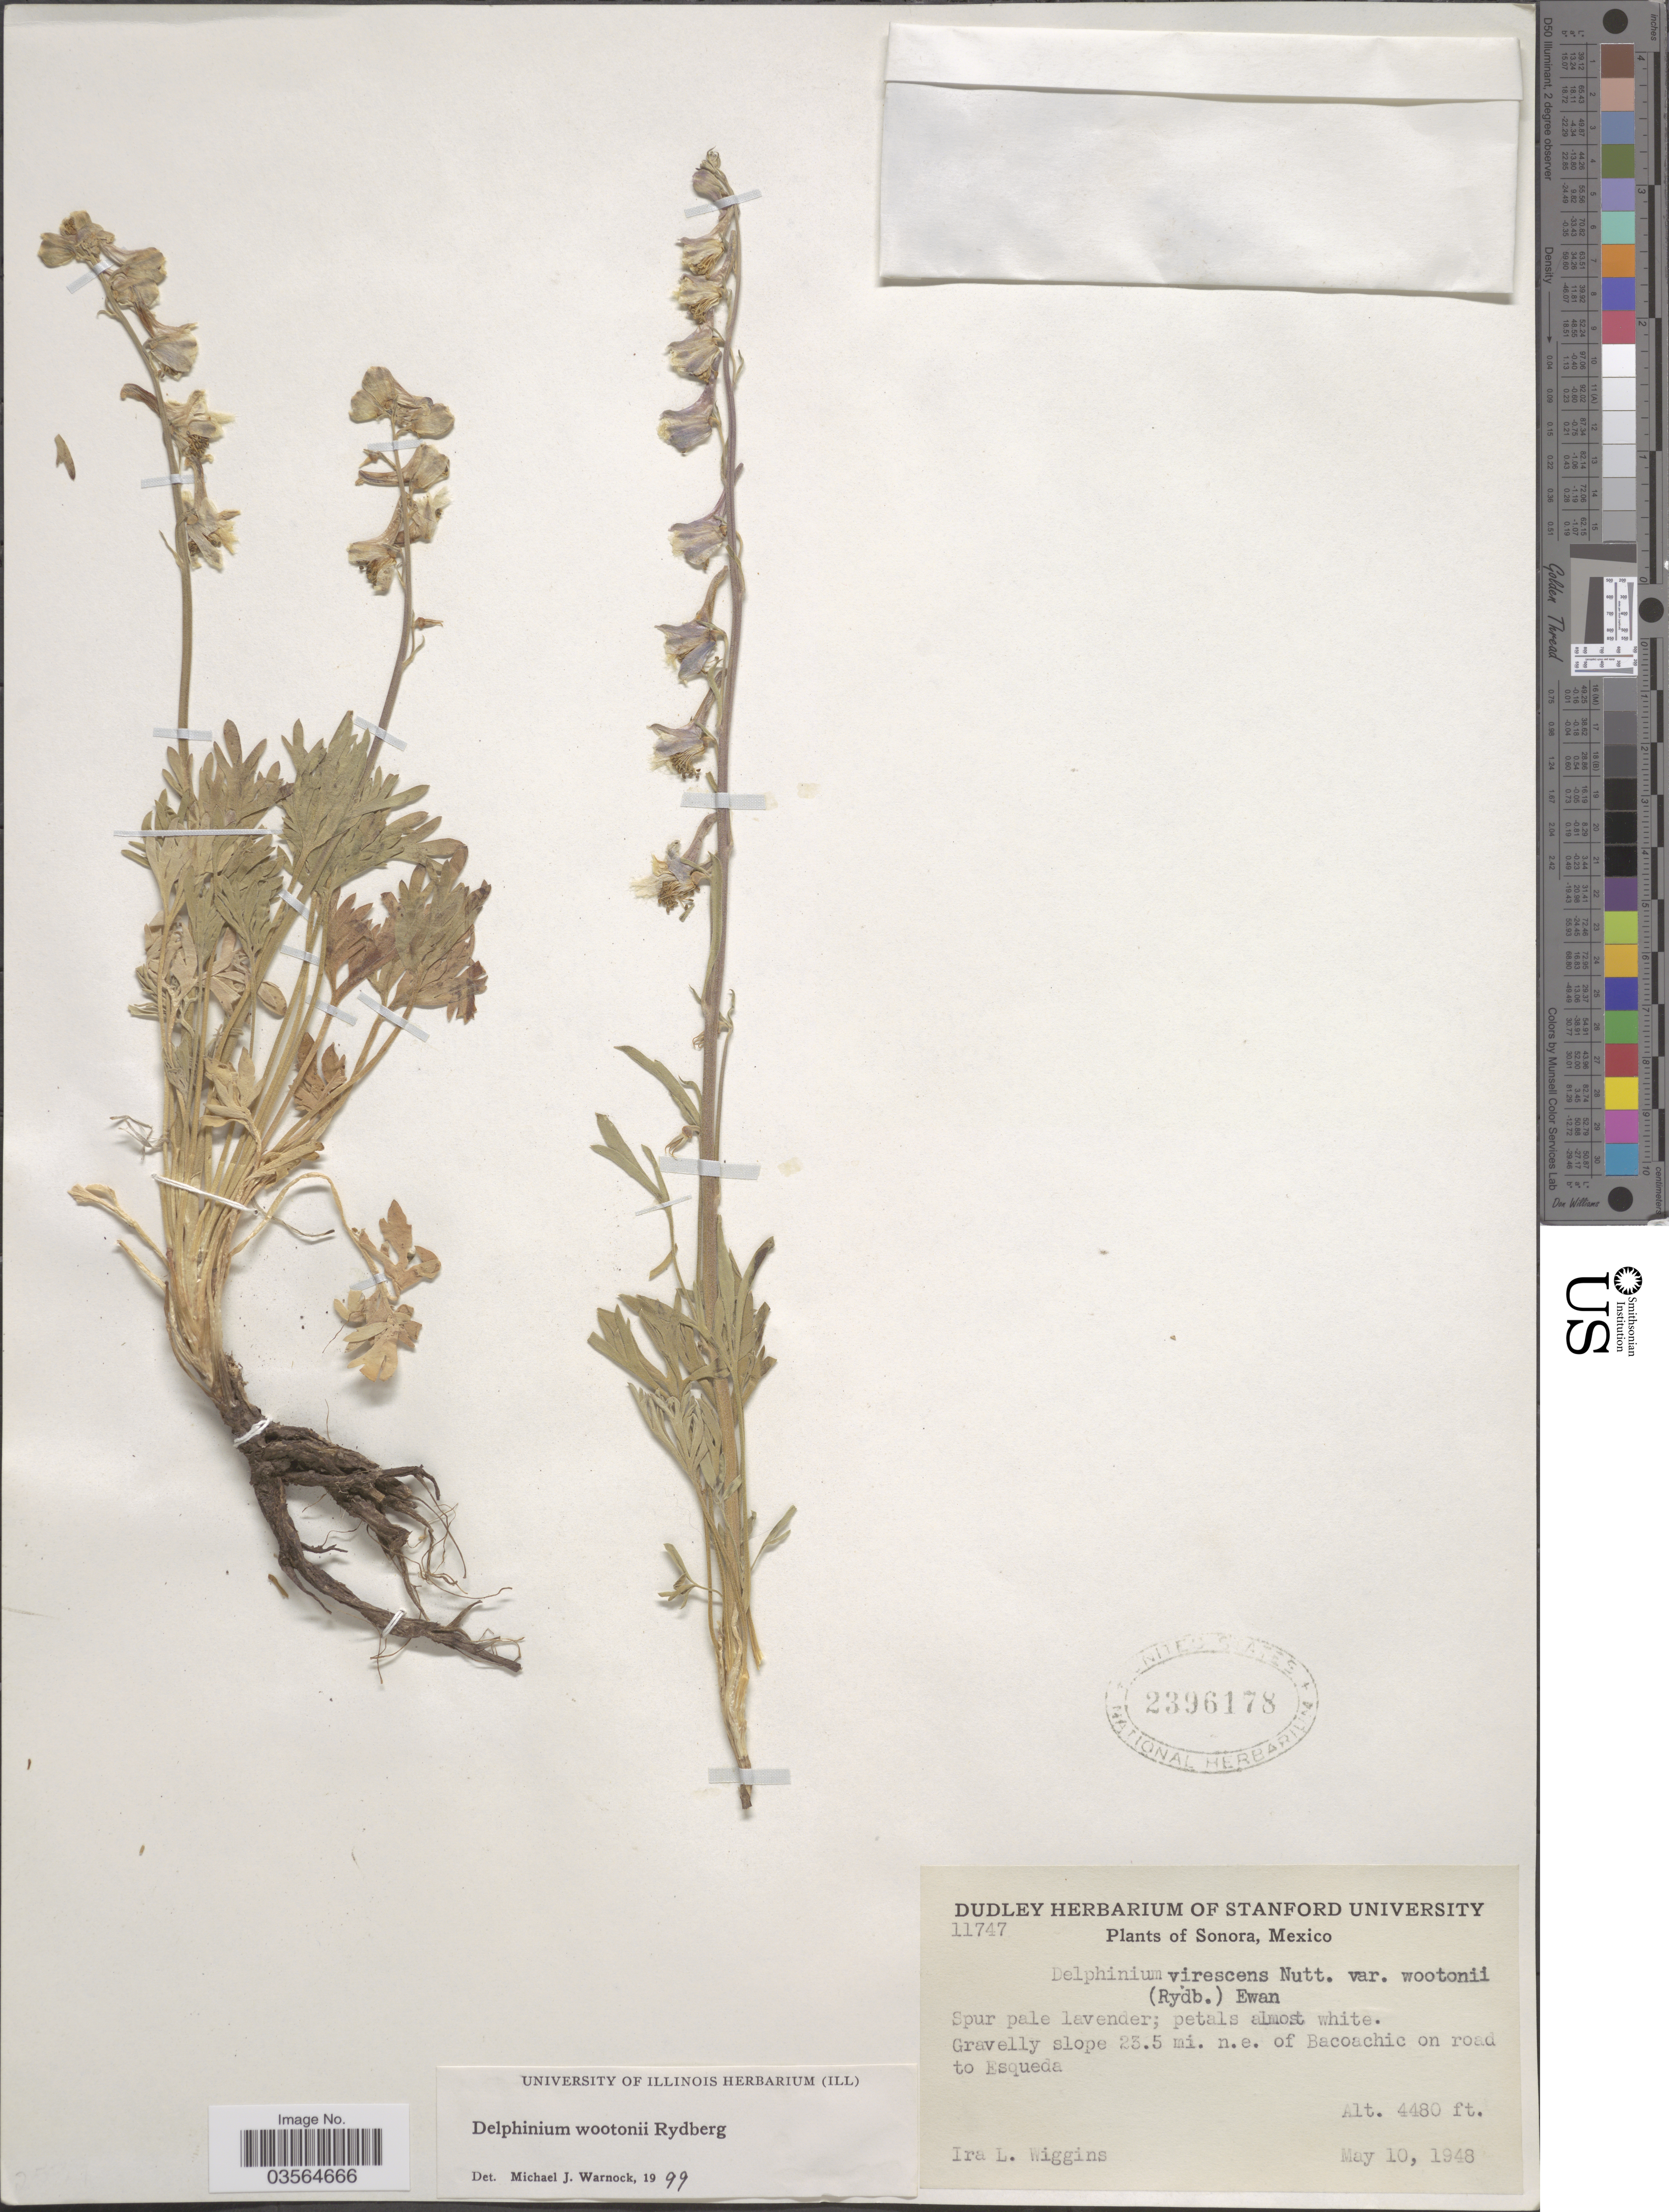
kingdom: Plantae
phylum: Tracheophyta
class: Magnoliopsida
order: Ranunculales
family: Ranunculaceae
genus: Delphinium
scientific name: Delphinium wootonii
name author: Rydb.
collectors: I. L. Wiggins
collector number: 11747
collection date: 1948-05-10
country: Mexico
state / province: Sonora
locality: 23.5 mi. n.e. of Bacoachic on road to Esqueda.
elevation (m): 1366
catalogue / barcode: US 2396178